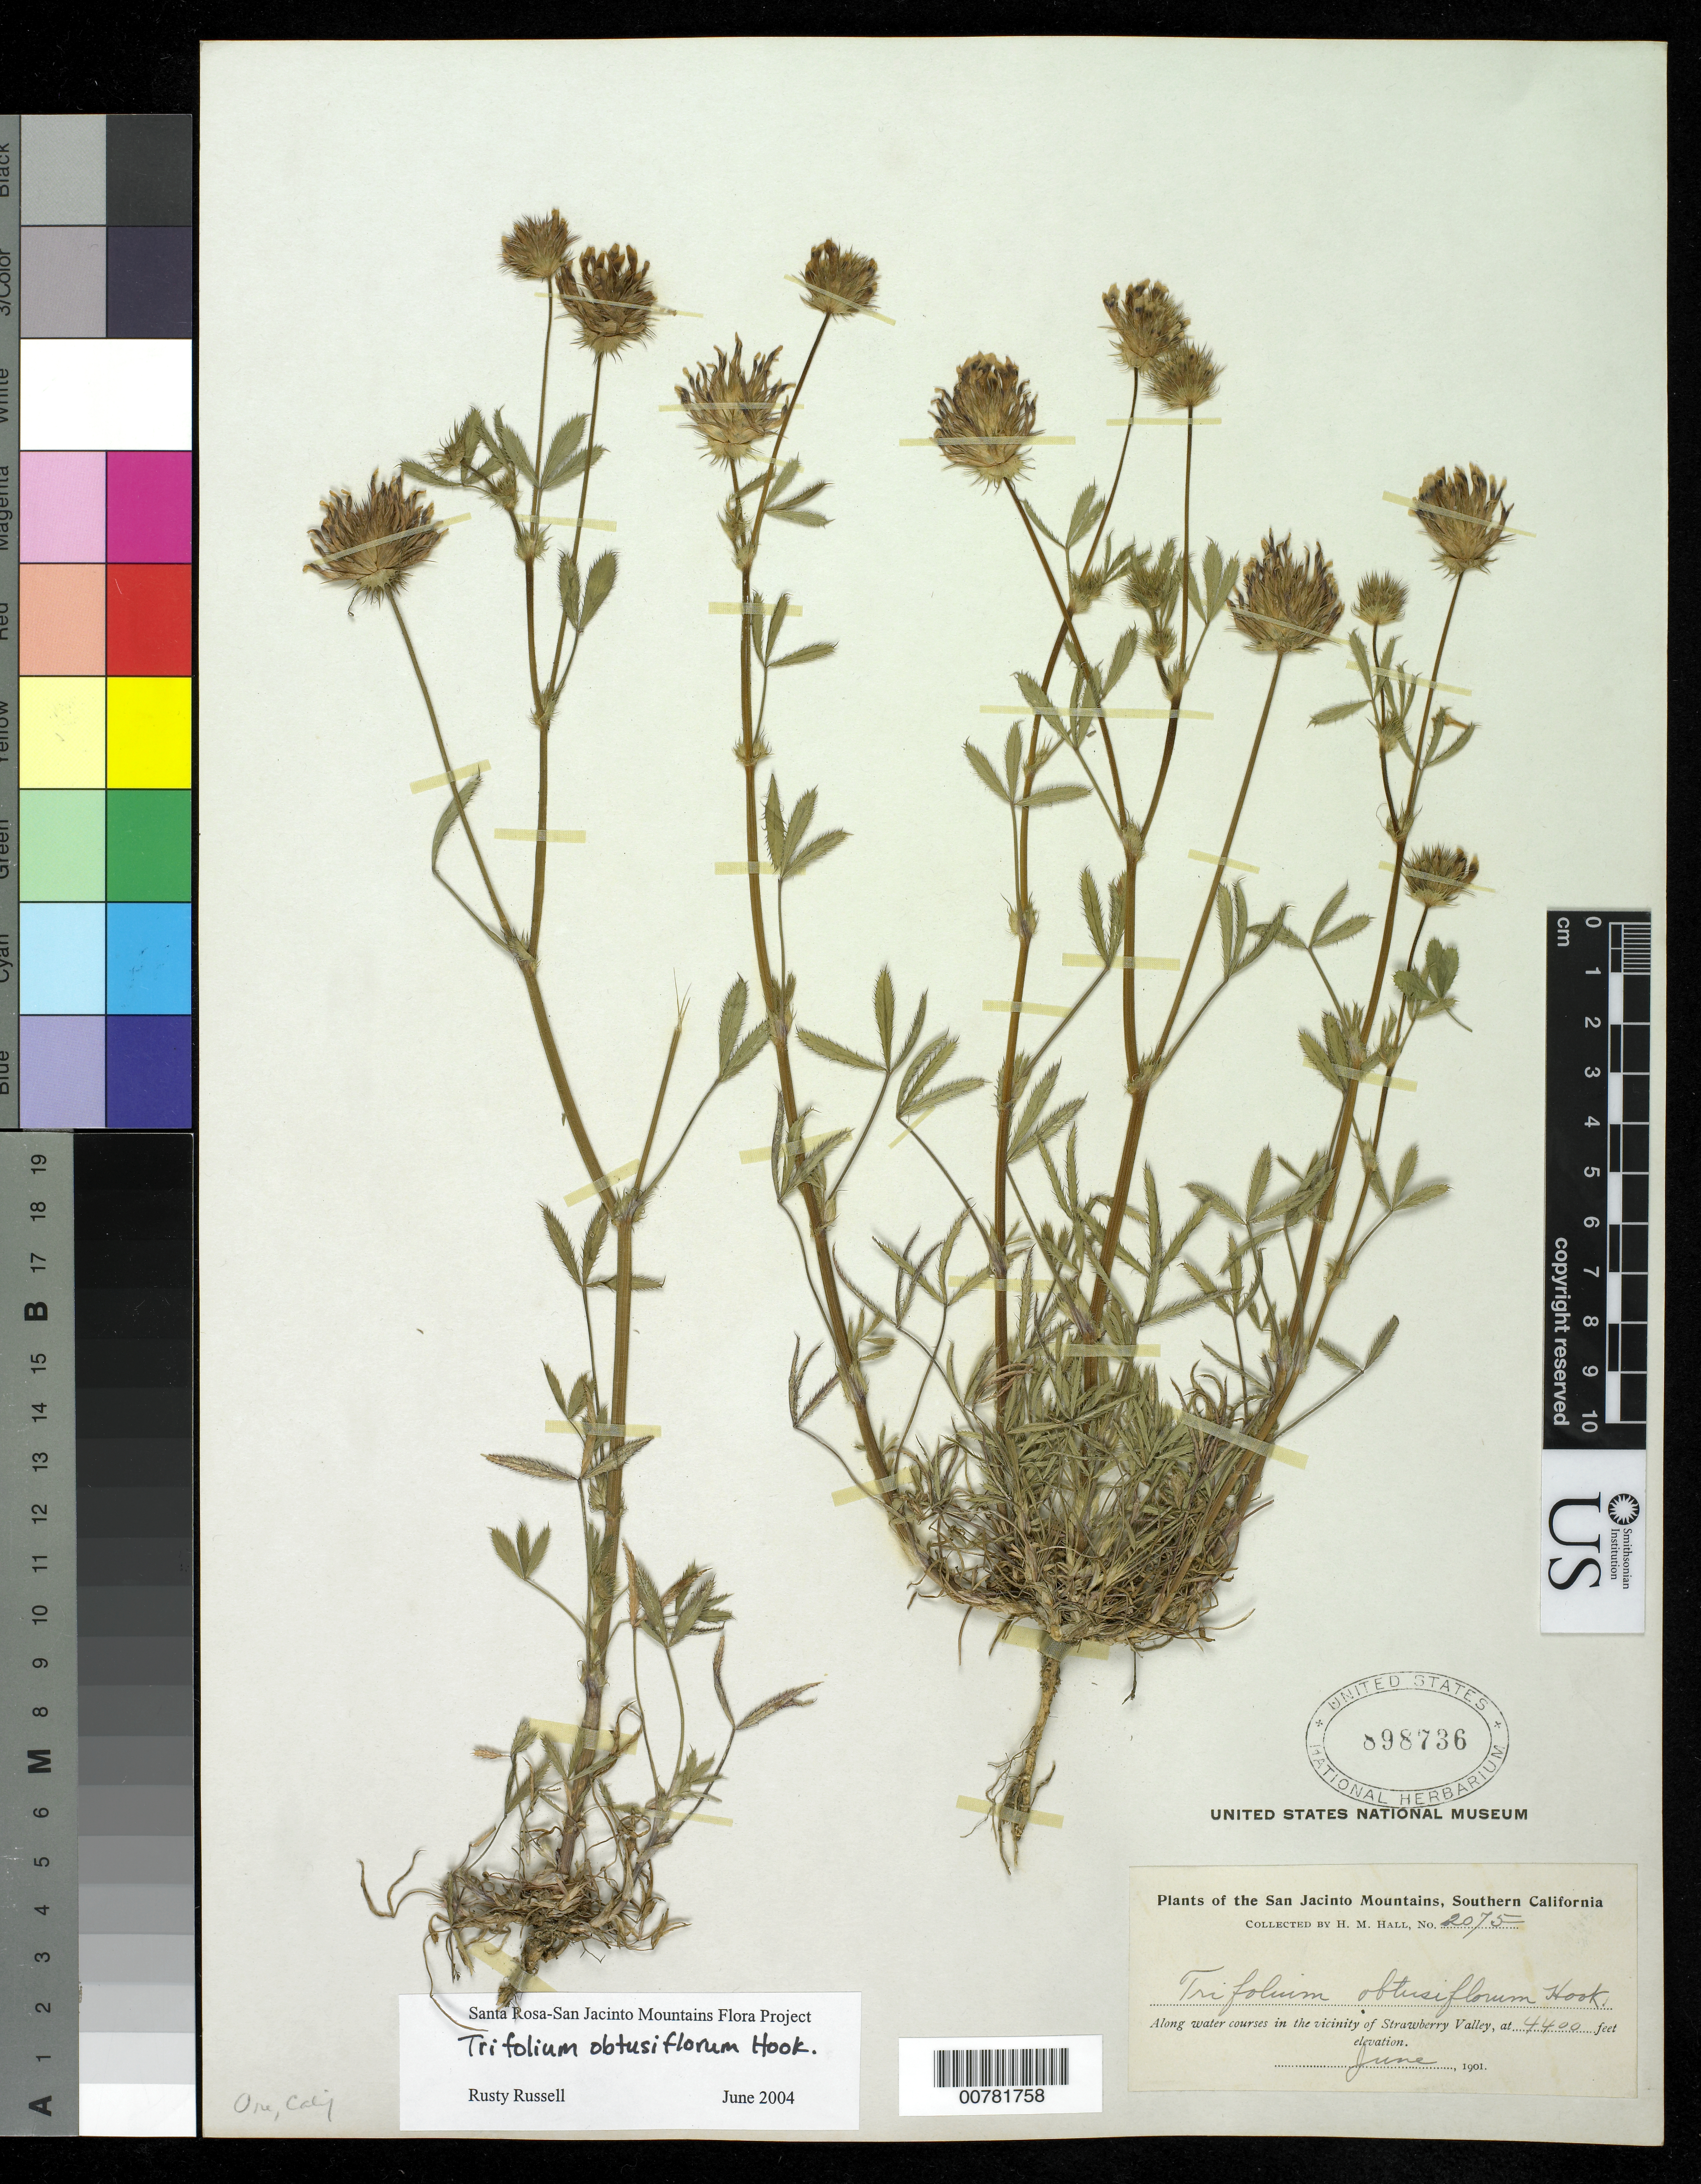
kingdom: Plantae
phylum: Tracheophyta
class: Magnoliopsida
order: Fabales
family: Fabaceae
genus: Trifolium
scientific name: Trifolium obtusiflorum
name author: Hook.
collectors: H. M. Hall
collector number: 2075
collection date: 1901-06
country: United States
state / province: California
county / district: Riverside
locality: The San Jacinto Mountains, Southern California, Along water courses in the vicinity of Strawberry Valley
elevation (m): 1341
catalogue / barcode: US 898736